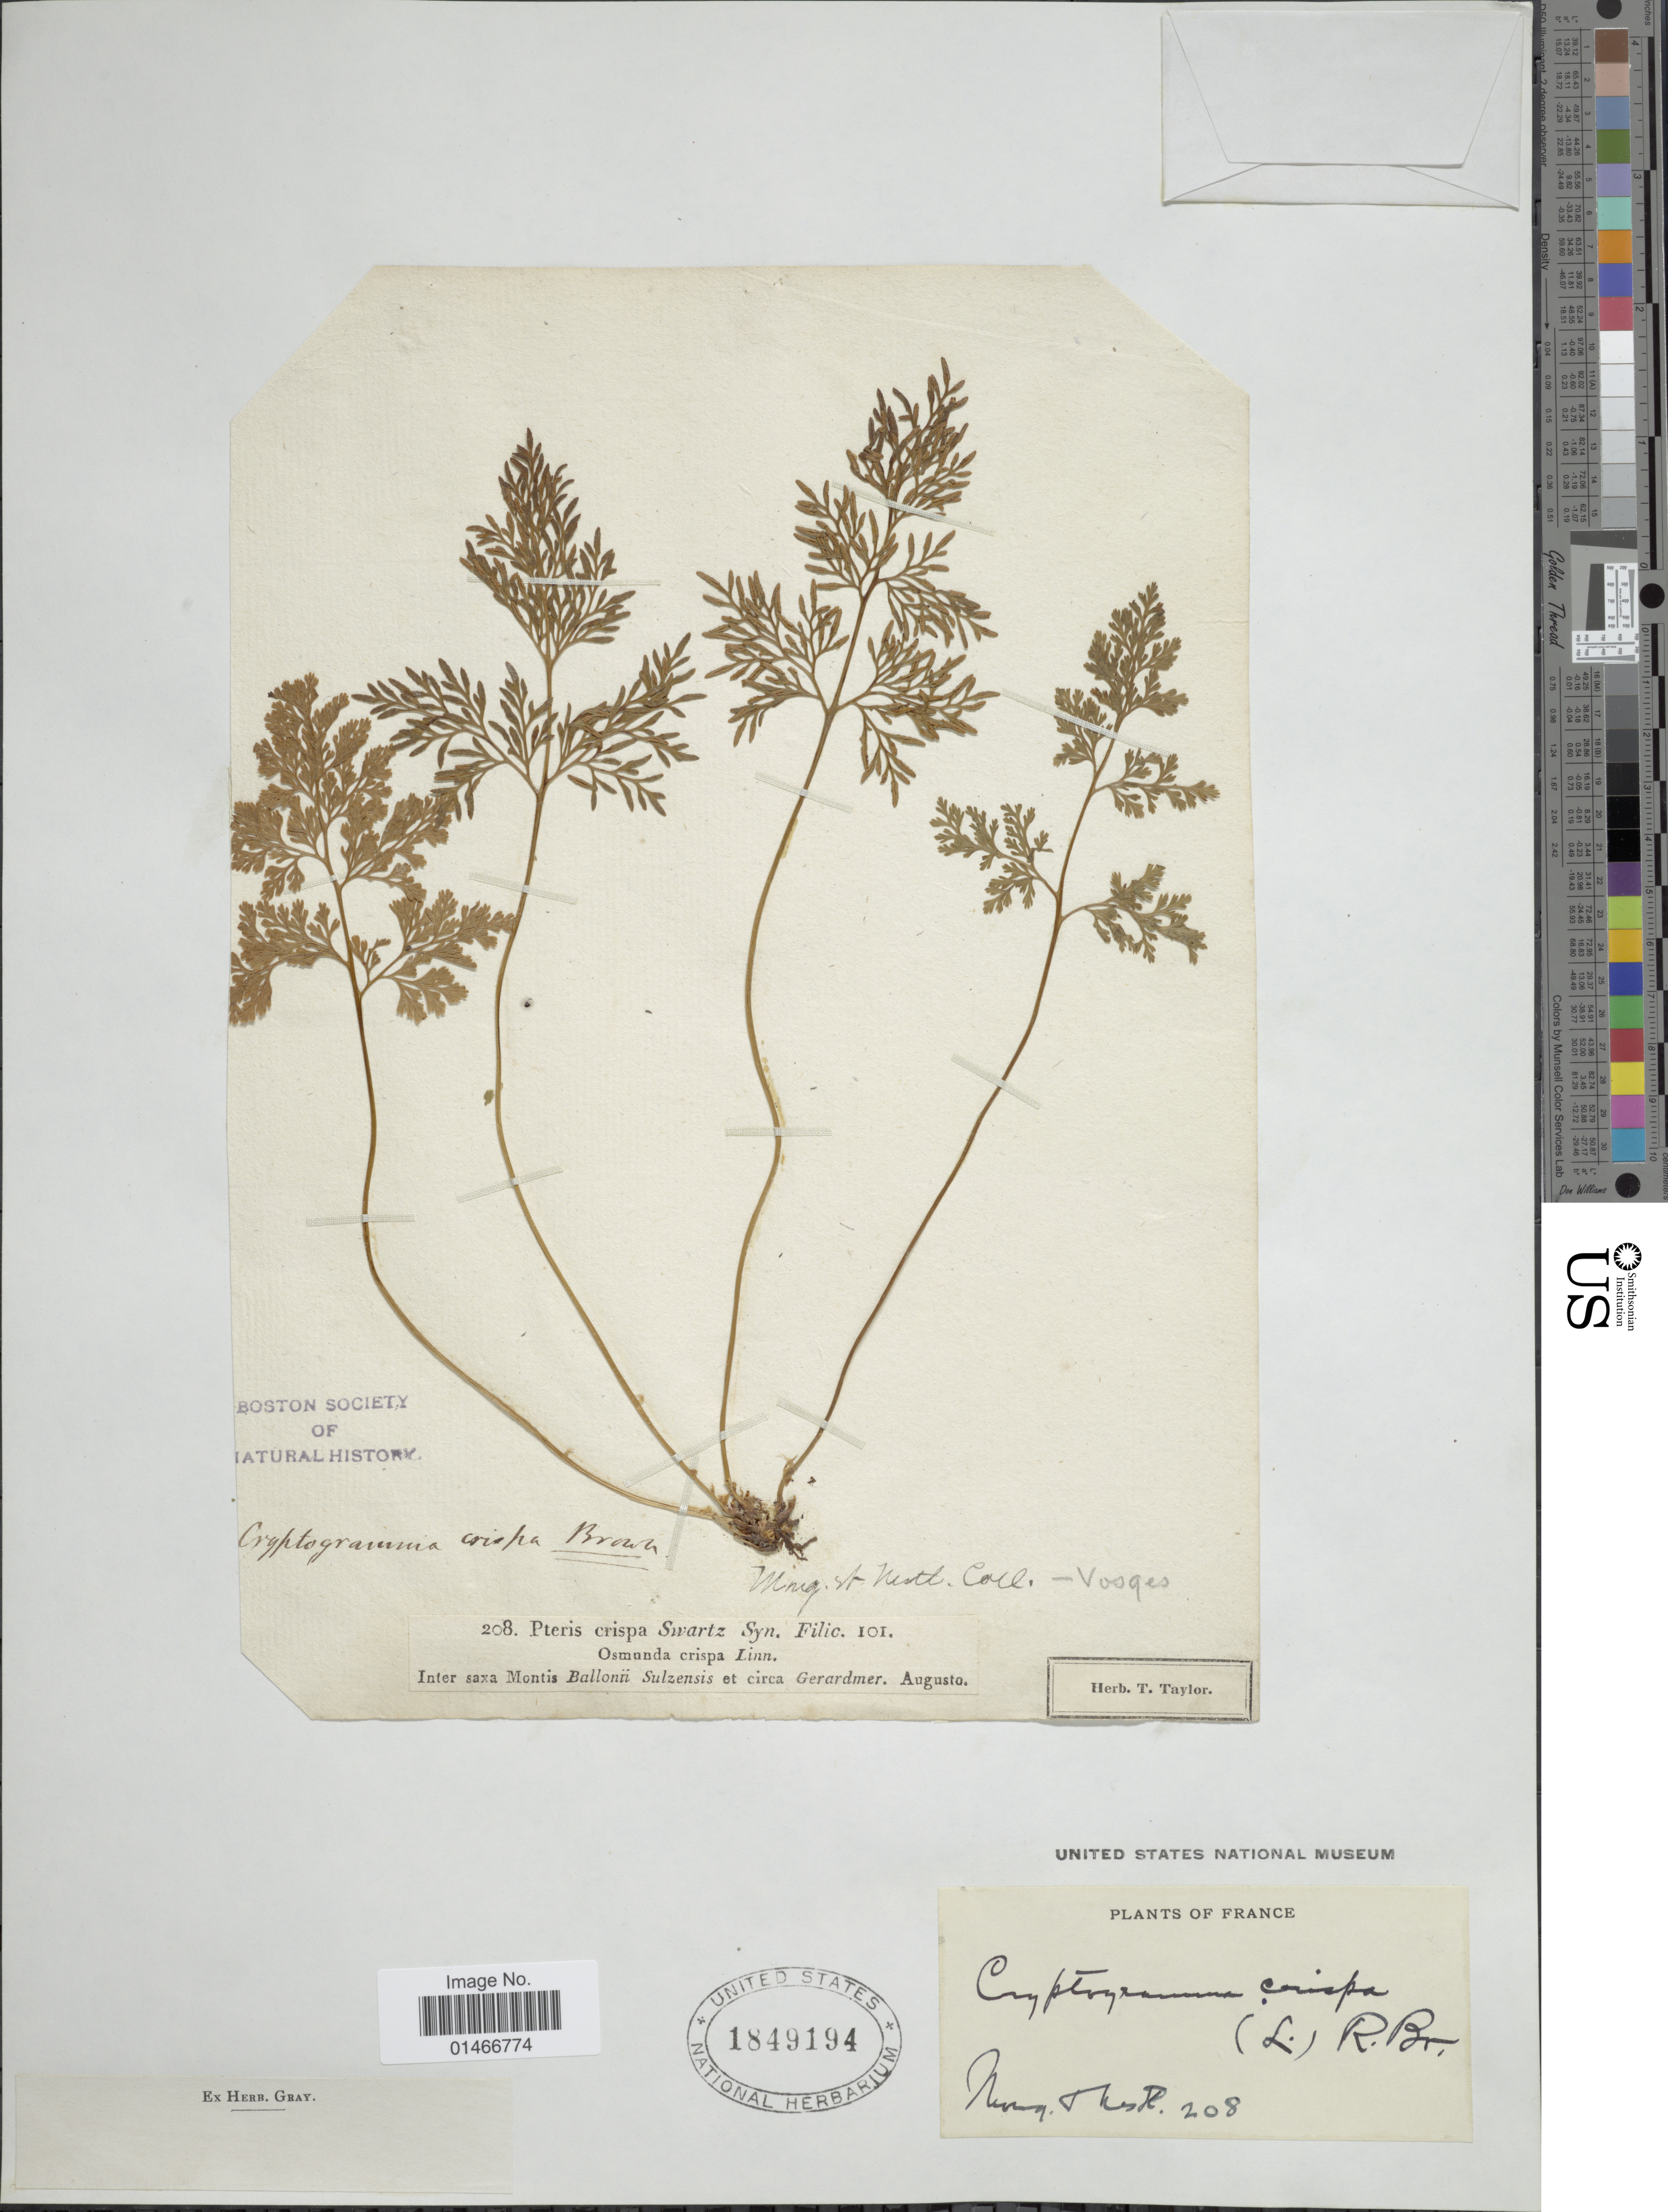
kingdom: Plantae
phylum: Tracheophyta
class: Polypodiopsida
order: Polypodiales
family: Pteridaceae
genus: Cryptogramma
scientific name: Cryptogramma crispa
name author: Fernald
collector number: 208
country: France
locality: Inter saxa Montis Ballonii Sulzensis et circa Gerardmer. Vosges.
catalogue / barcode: US 1849194